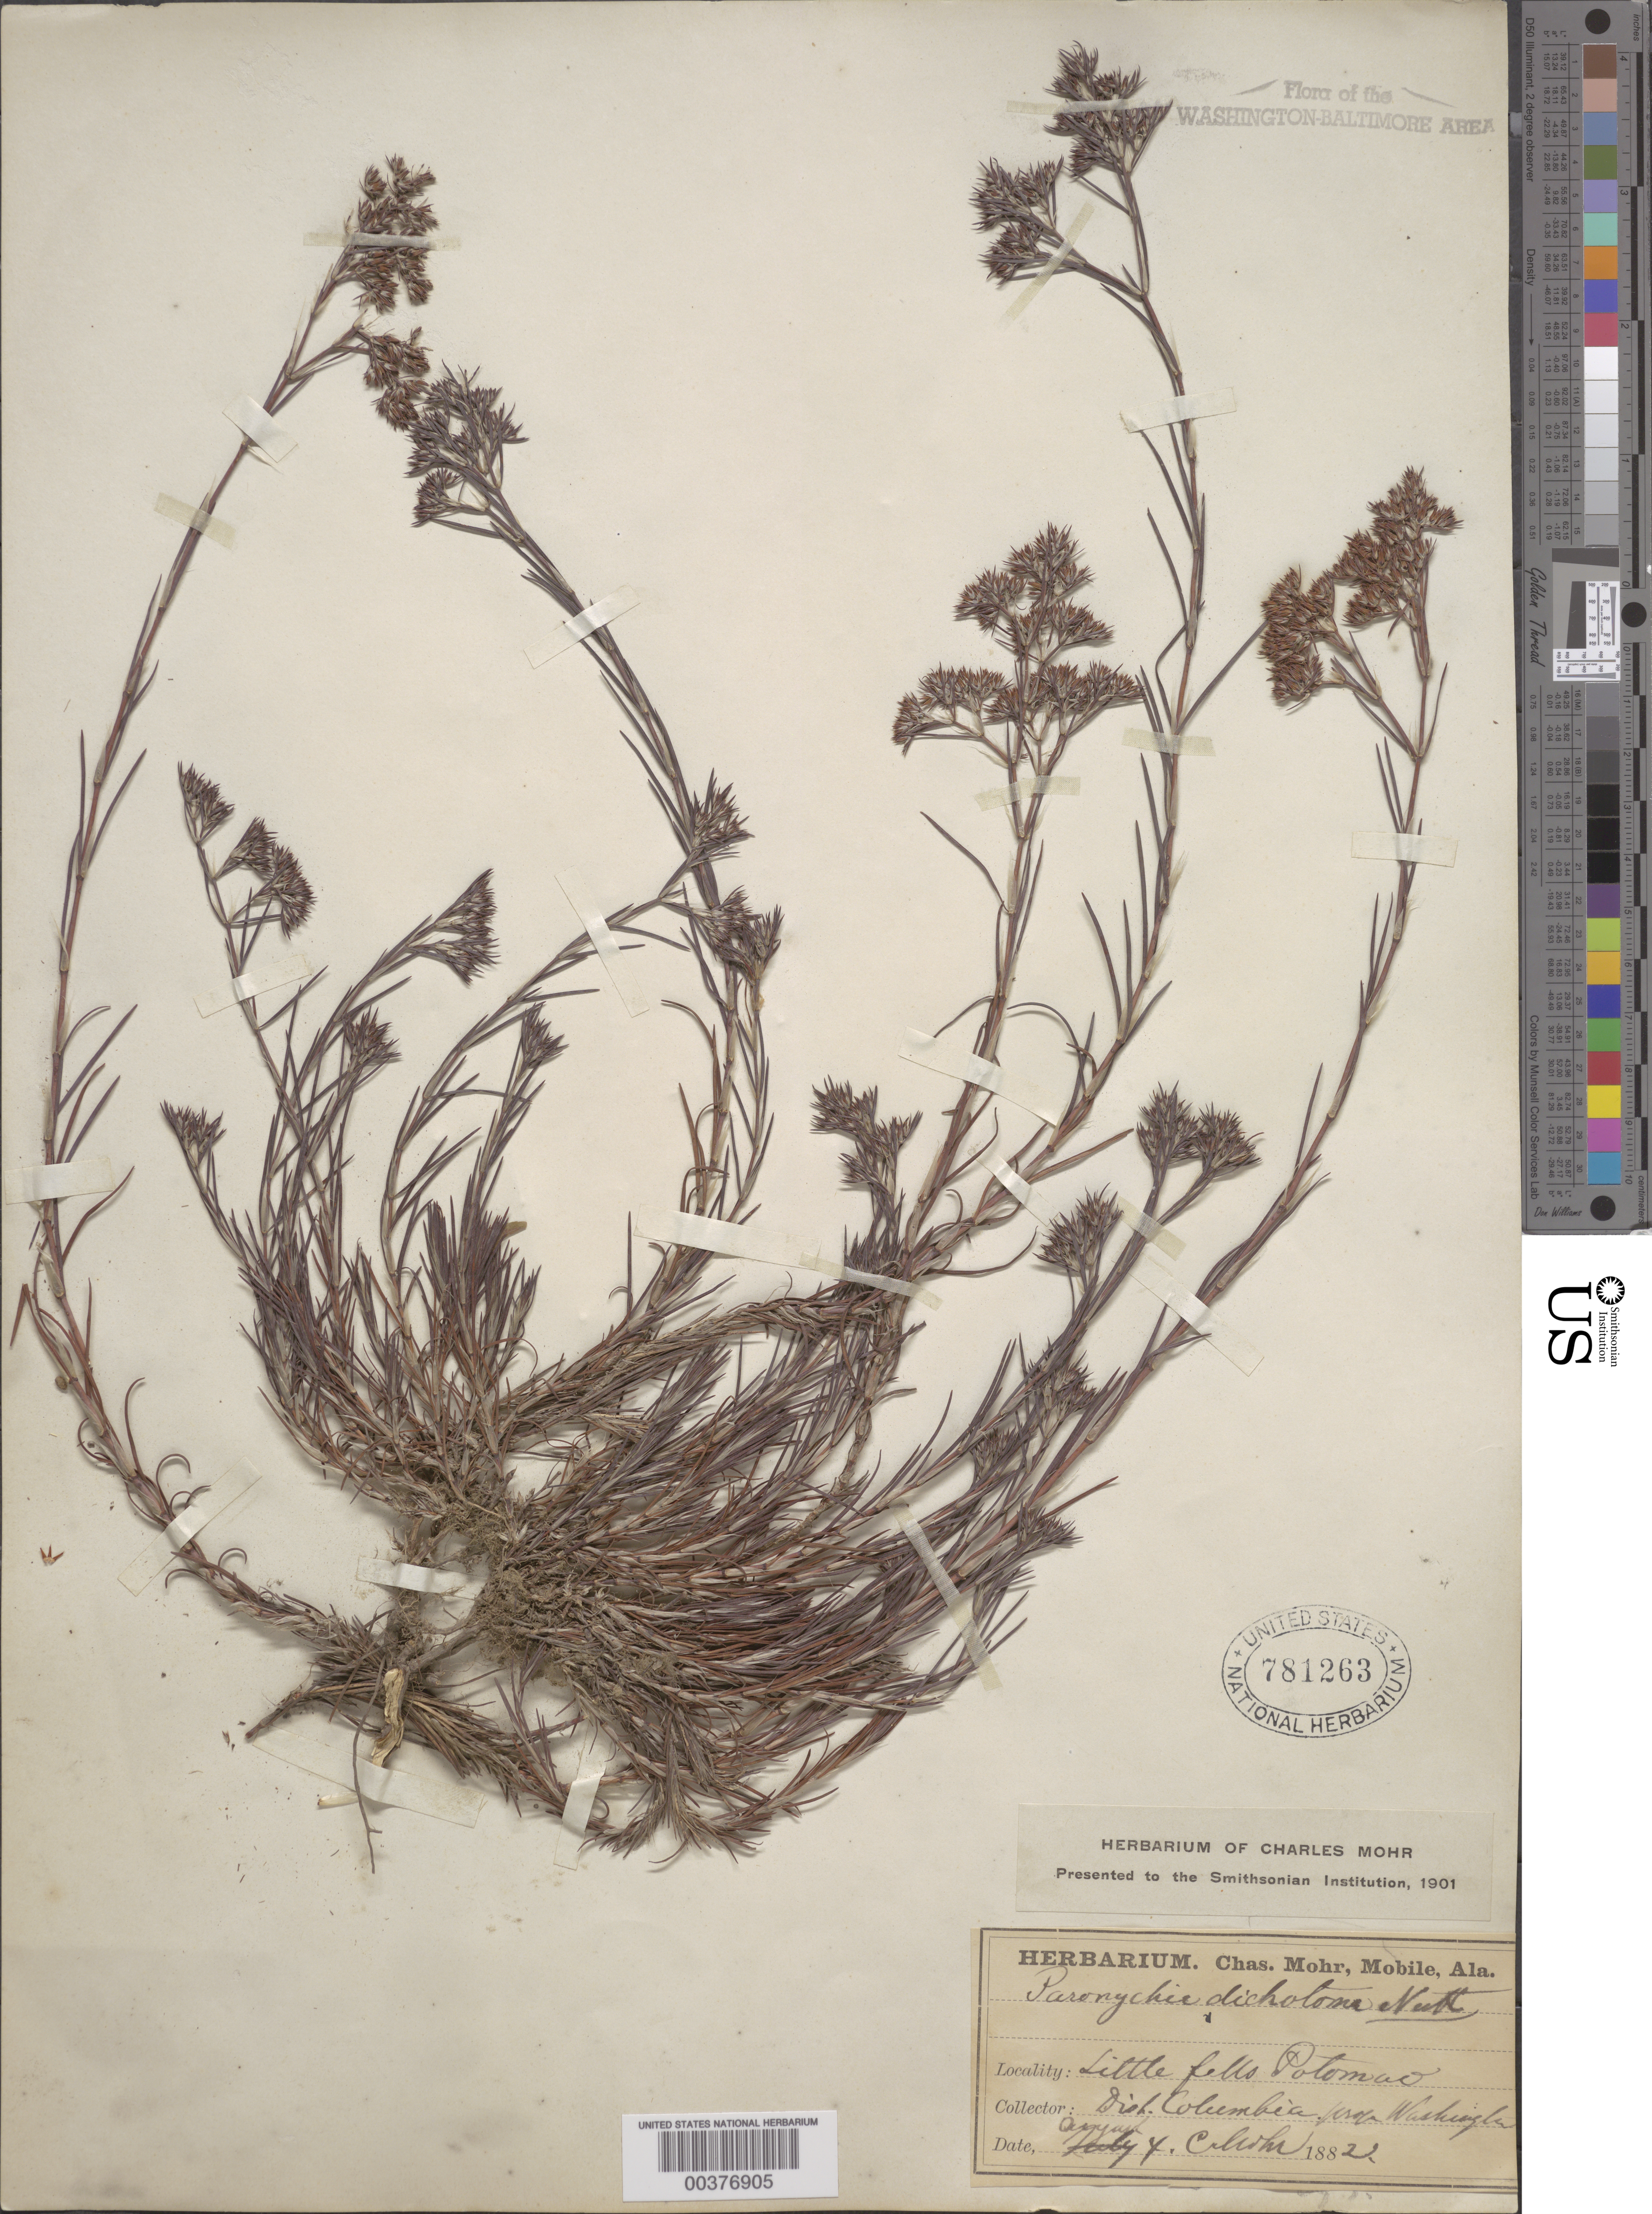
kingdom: Plantae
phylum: Tracheophyta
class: Magnoliopsida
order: Caryophyllales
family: Caryophyllaceae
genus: Paronychia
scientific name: Paronychia virginica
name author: Spreng.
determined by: Strong, Mark T., (BOT), Smithsonian Institution - National Museum of Natural History (UNITED STATES)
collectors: C. T. Mohr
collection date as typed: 1882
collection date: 1882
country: United States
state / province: Maryland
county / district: Montgomery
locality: Little Falls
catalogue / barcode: US 781263